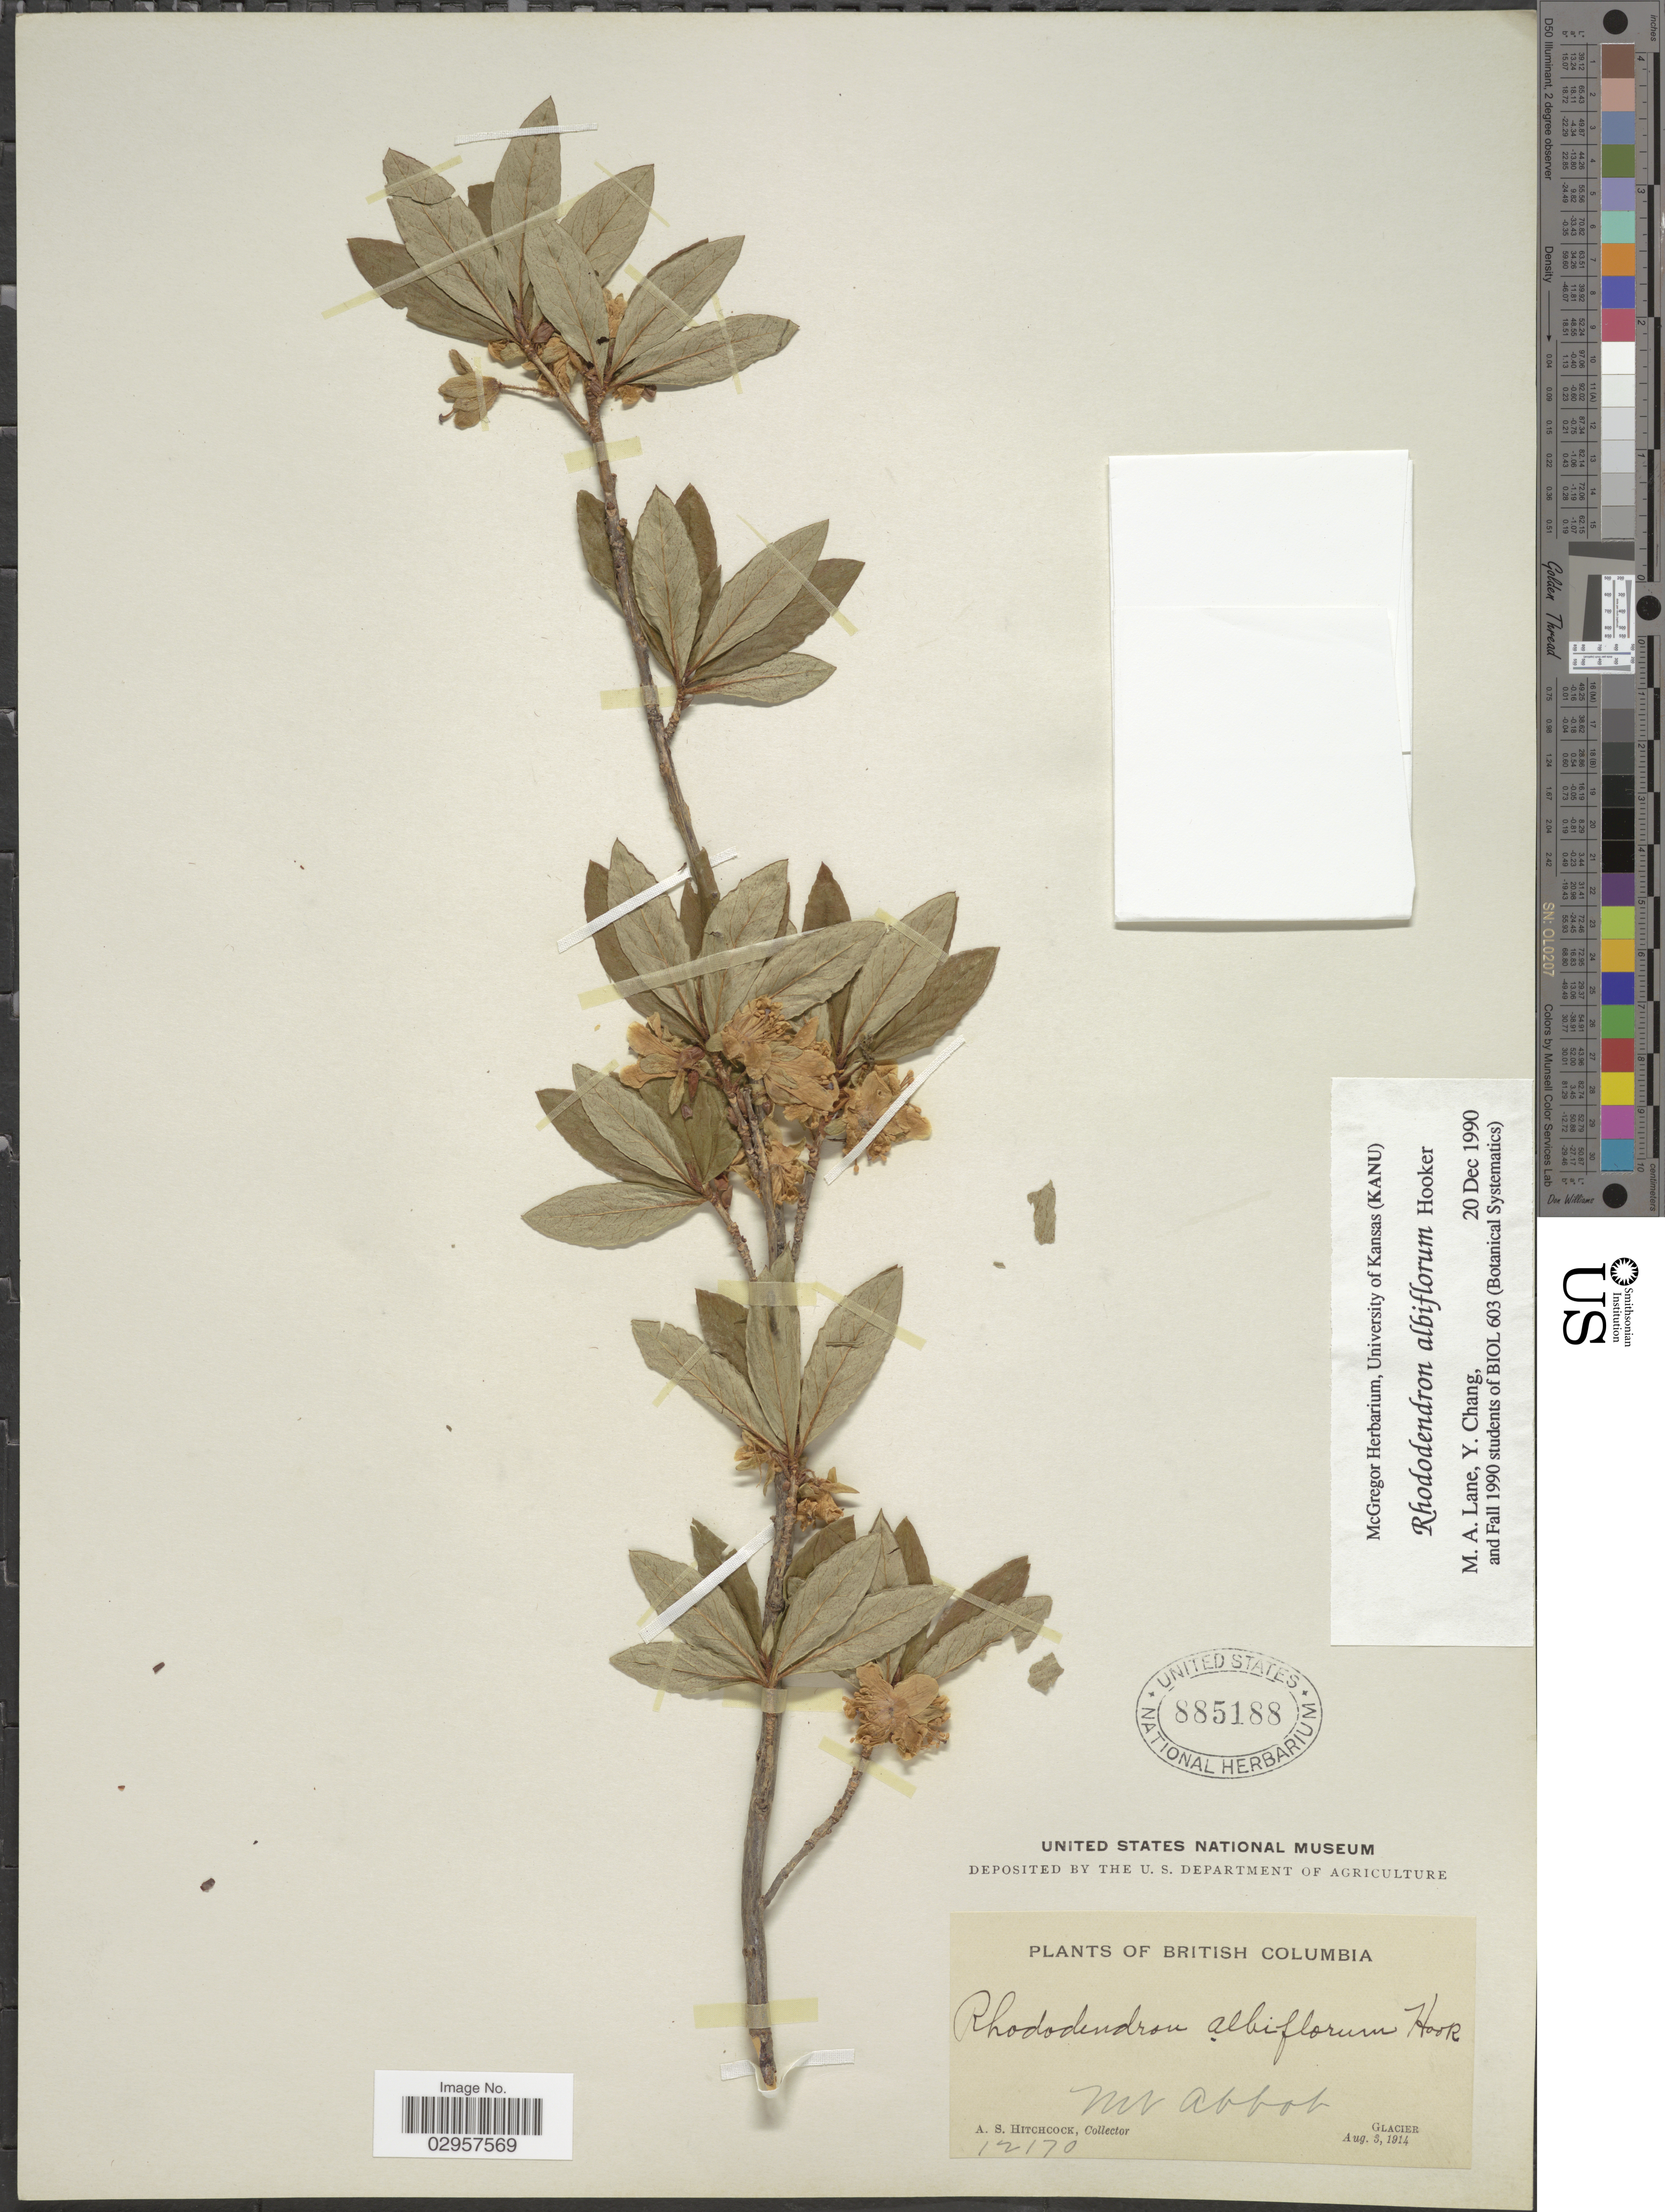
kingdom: Plantae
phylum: Tracheophyta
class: Magnoliopsida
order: Ericales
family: Ericaceae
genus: Rhododendron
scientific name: Rhododendron albiflorum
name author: Hook.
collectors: A. S. Hitchcock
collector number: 12170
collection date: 1914-08-03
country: Canada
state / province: British Columbia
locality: Mt Abbot Glacier.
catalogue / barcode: US 885188